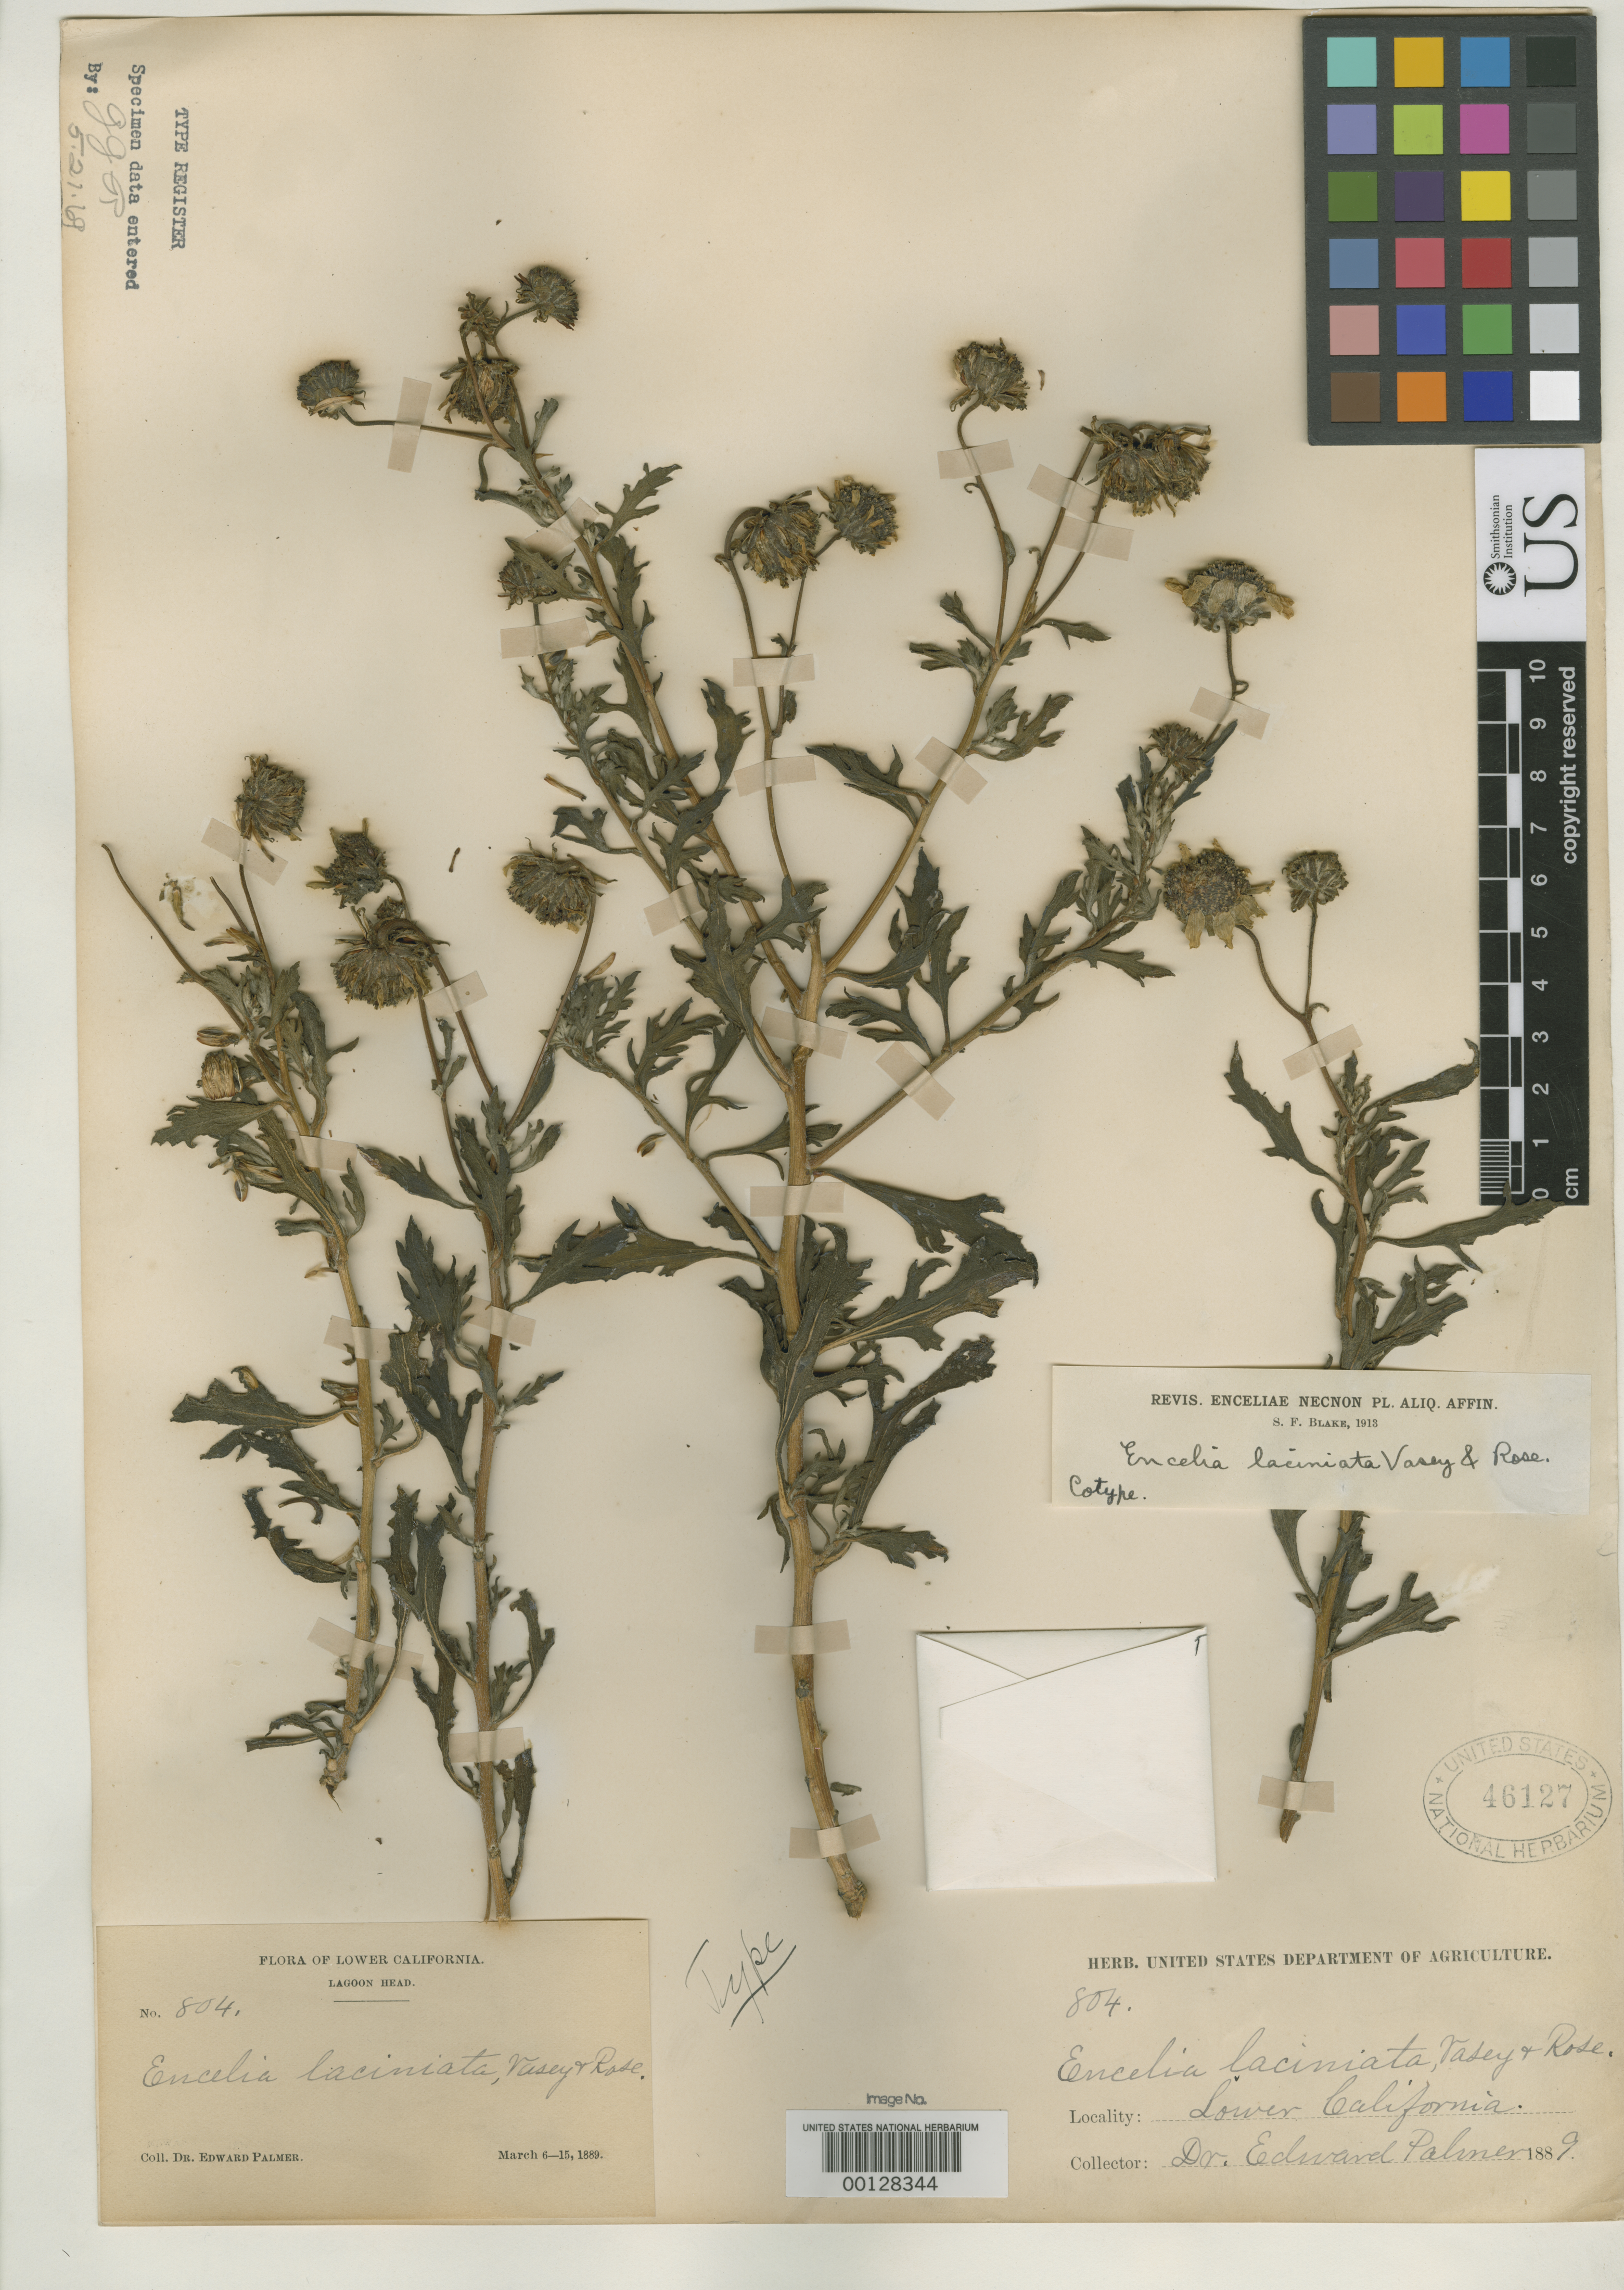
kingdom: Plantae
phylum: Tracheophyta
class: Magnoliopsida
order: Asterales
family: Asteraceae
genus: Encelia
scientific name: Encelia laciniata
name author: Vasey & Rose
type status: Holotype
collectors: E. Palmer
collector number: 804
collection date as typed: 06 Mar 1889 to 15 Mar 1889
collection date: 1889-03-06/1889-03-15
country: Mexico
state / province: Baja California Norte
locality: Lagoon Head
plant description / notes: Annotated as "Type" in unknown hand, as "Cotype" by S.F. Blake (1913).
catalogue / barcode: US 46127